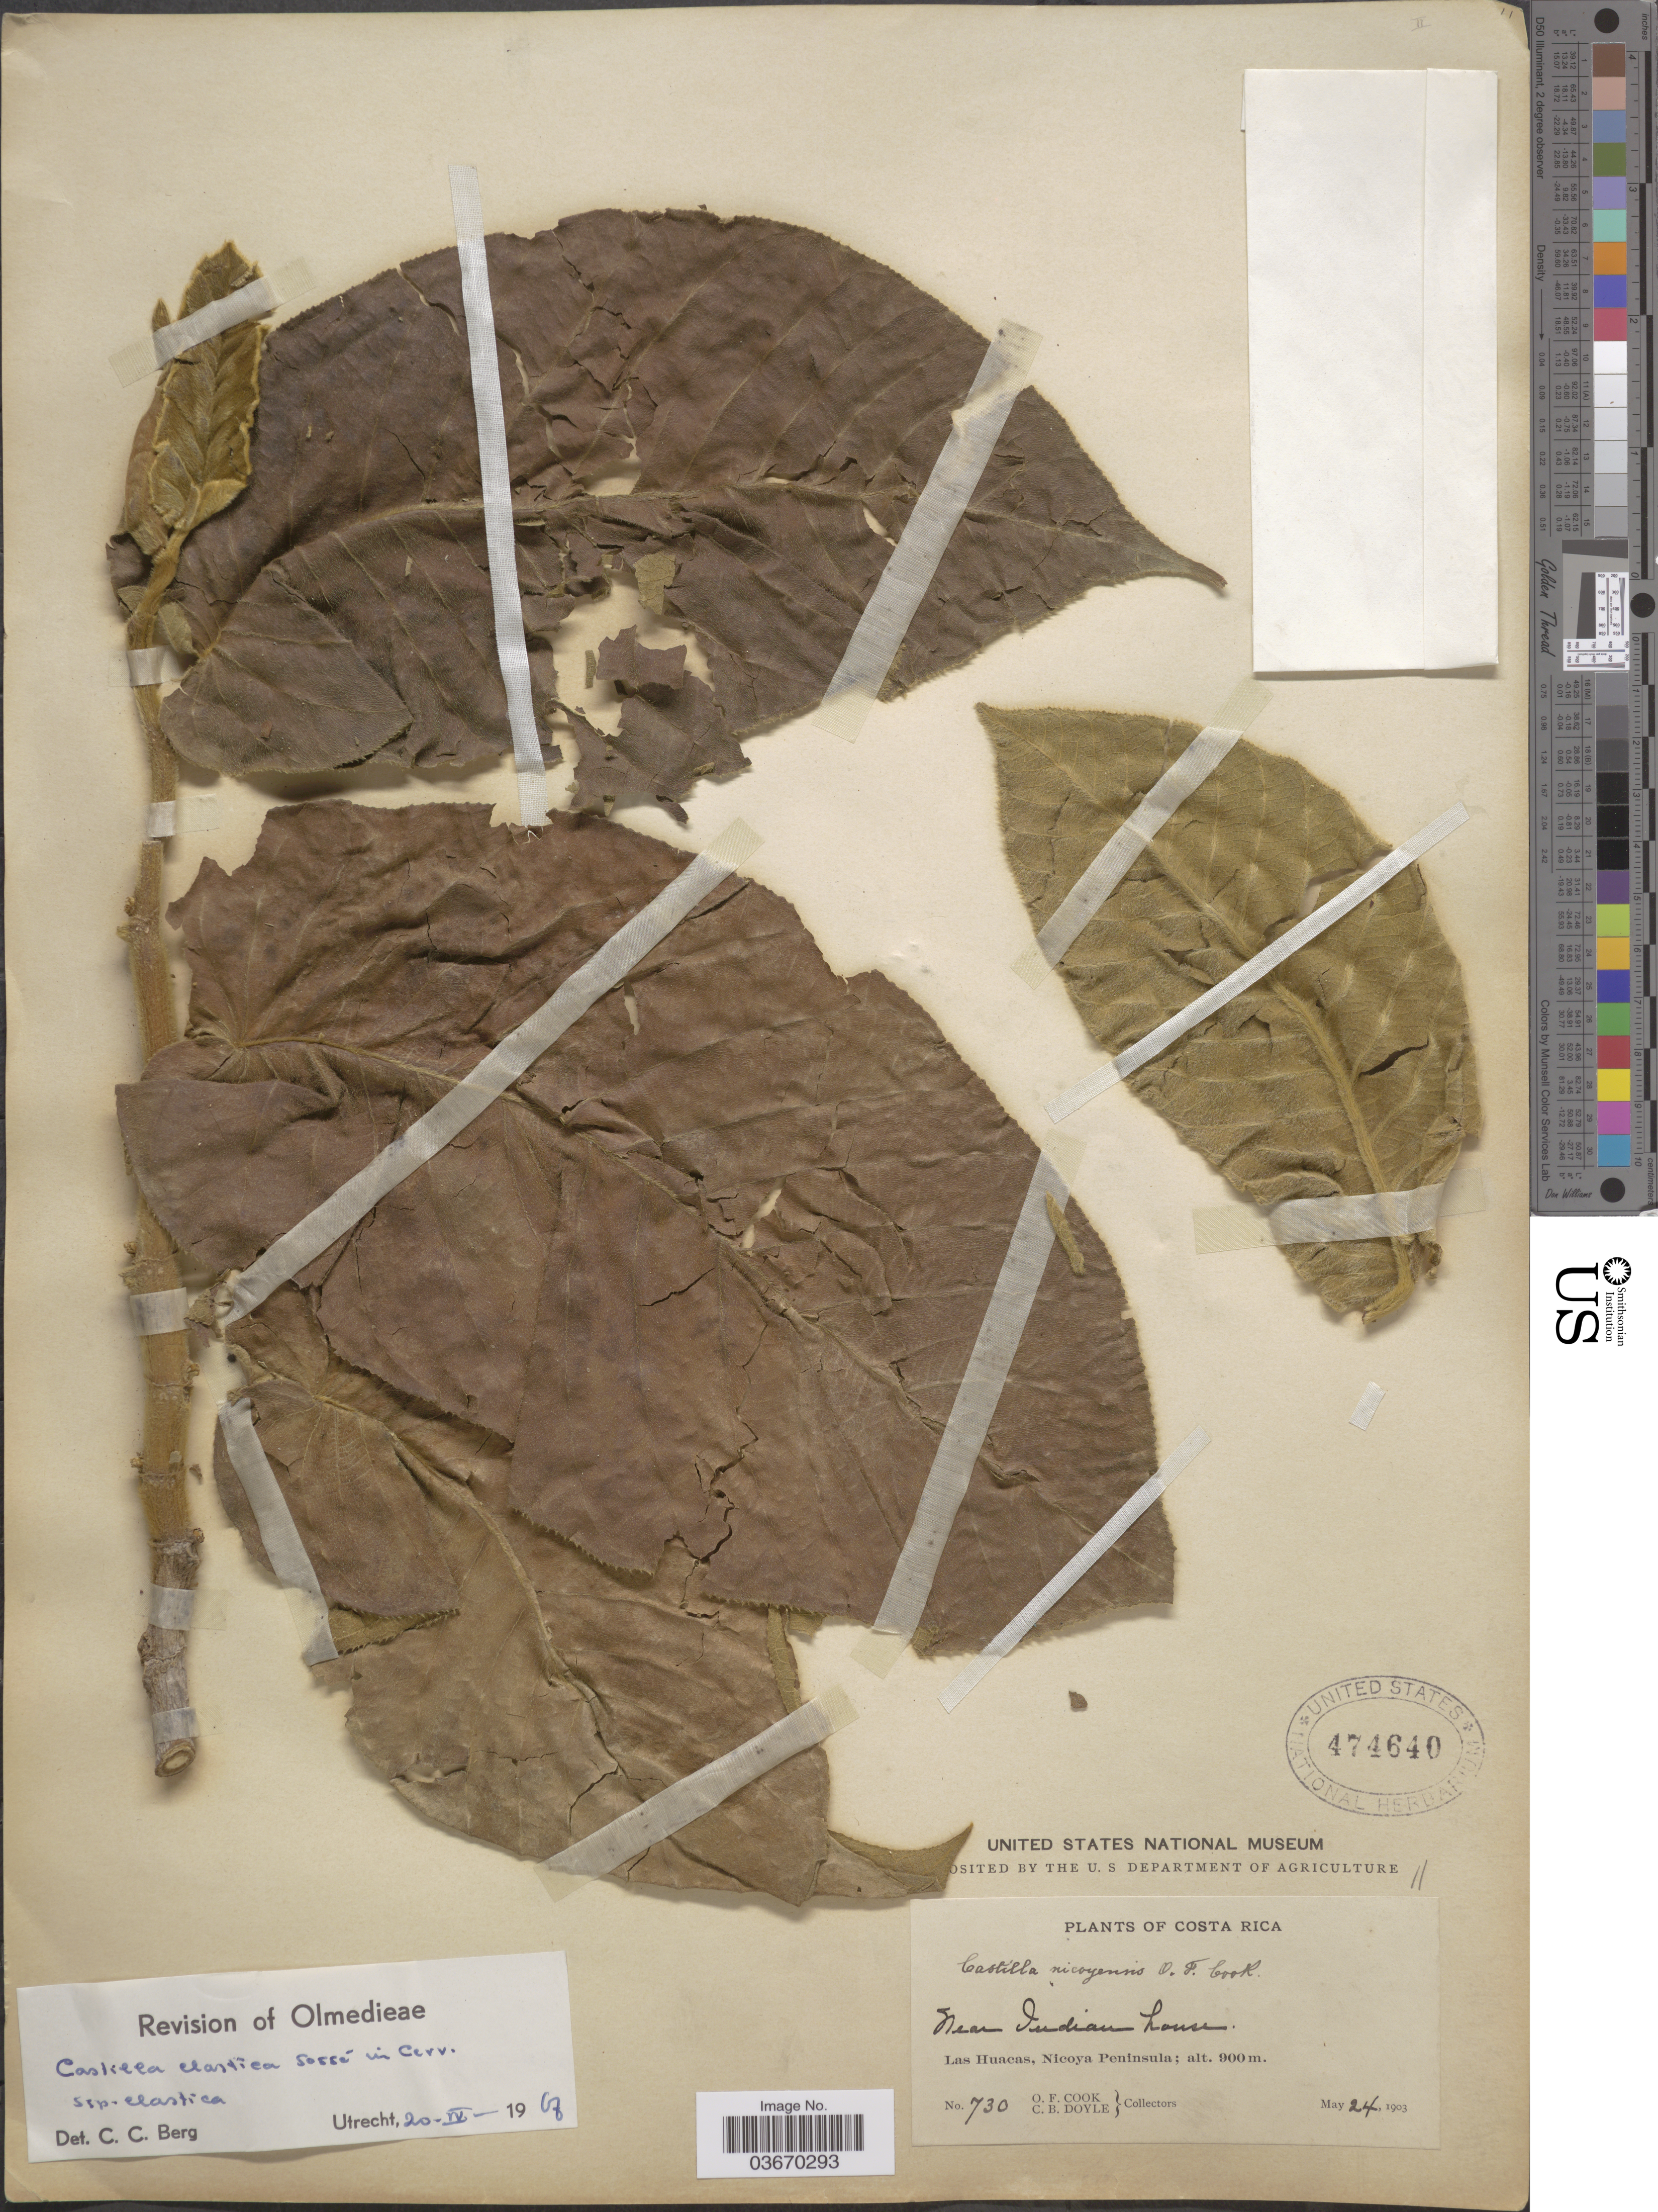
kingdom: Plantae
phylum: Tracheophyta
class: Magnoliopsida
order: Rosales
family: Moraceae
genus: Castilla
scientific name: Castilla elastica subsp. elastica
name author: Sessé ex Cerv.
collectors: O. F. Cook & C. Doyle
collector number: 730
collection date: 1903-05-24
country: Costa Rica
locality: Near Indian house. Las Huacas, Nicoya Peninsula.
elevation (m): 900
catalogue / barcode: US 474640